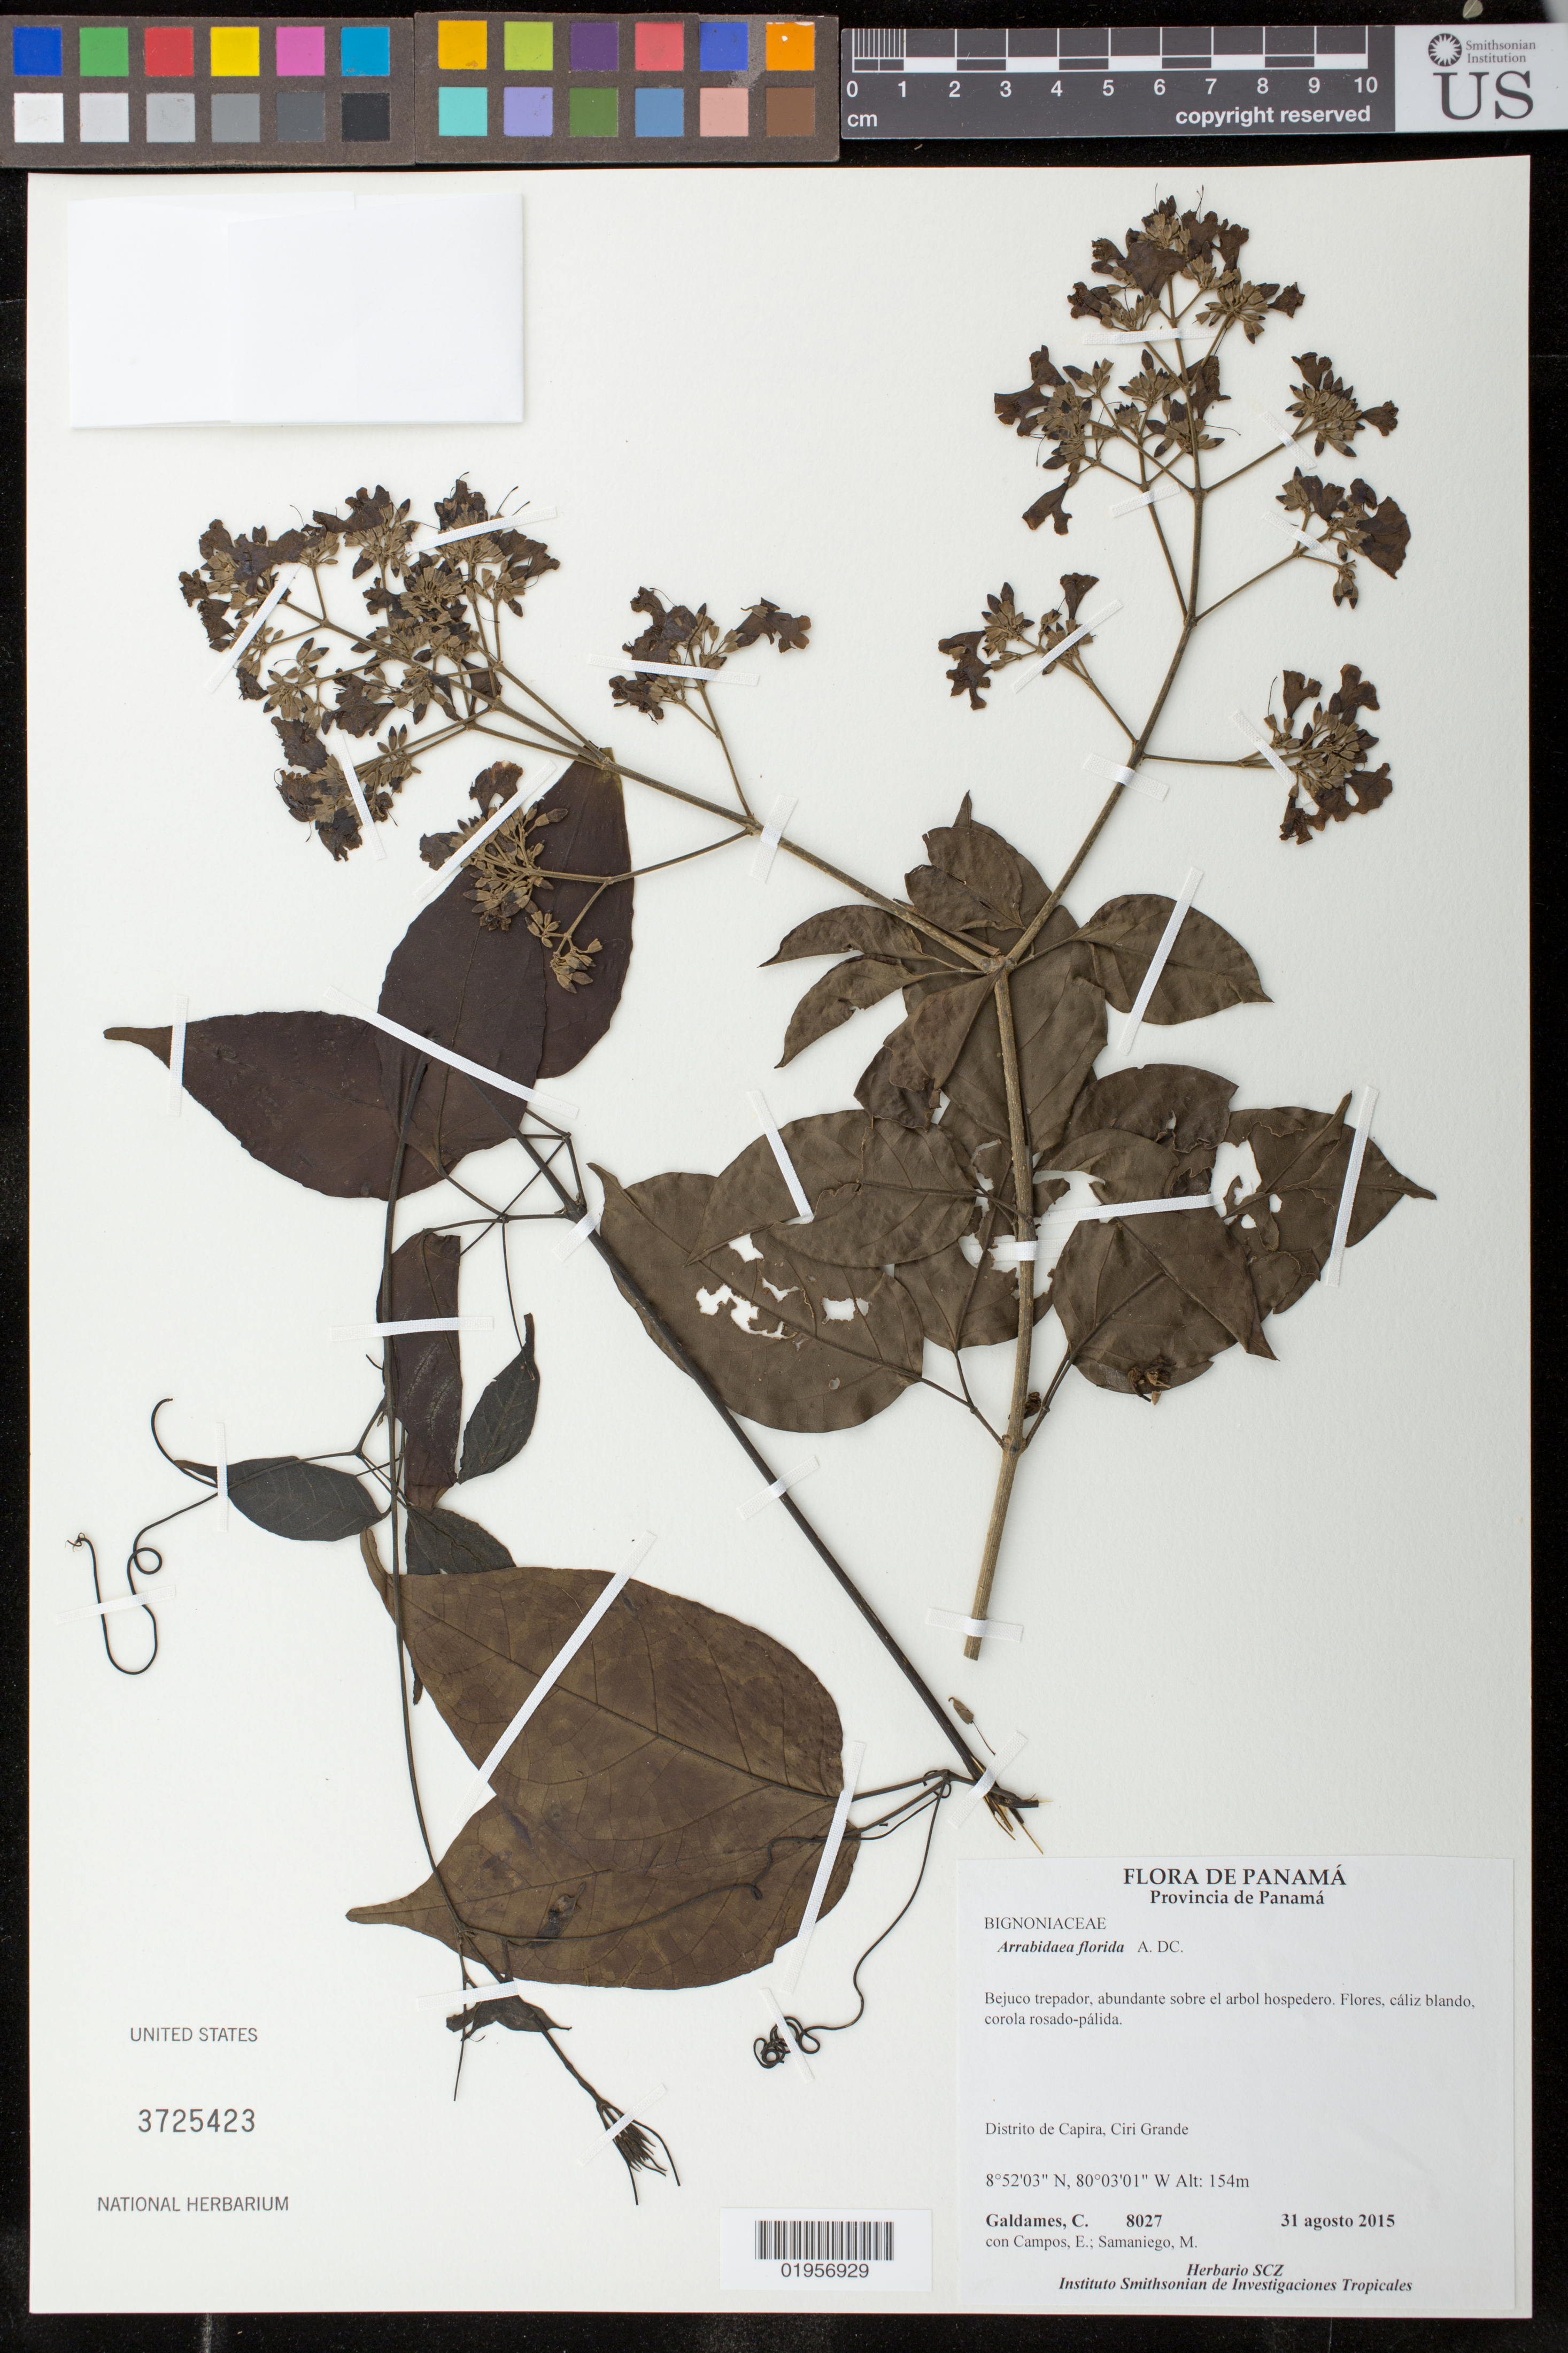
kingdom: Plantae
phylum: Tracheophyta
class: Magnoliopsida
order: Lamiales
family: Bignoniaceae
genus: Fridericia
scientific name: Fridericia florida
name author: (DC.) L.G. Lohmann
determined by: Strong, Mark T., (BOT), Smithsonian Institution - National Museum of Natural History (UNITED STATES)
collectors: C. Galdames, E. Campos & M. Samaniego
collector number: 2087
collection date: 2015-08-31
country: Panama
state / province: Panamá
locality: Distrito de Capira, Ciri Grande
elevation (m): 154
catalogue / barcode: US 3725423